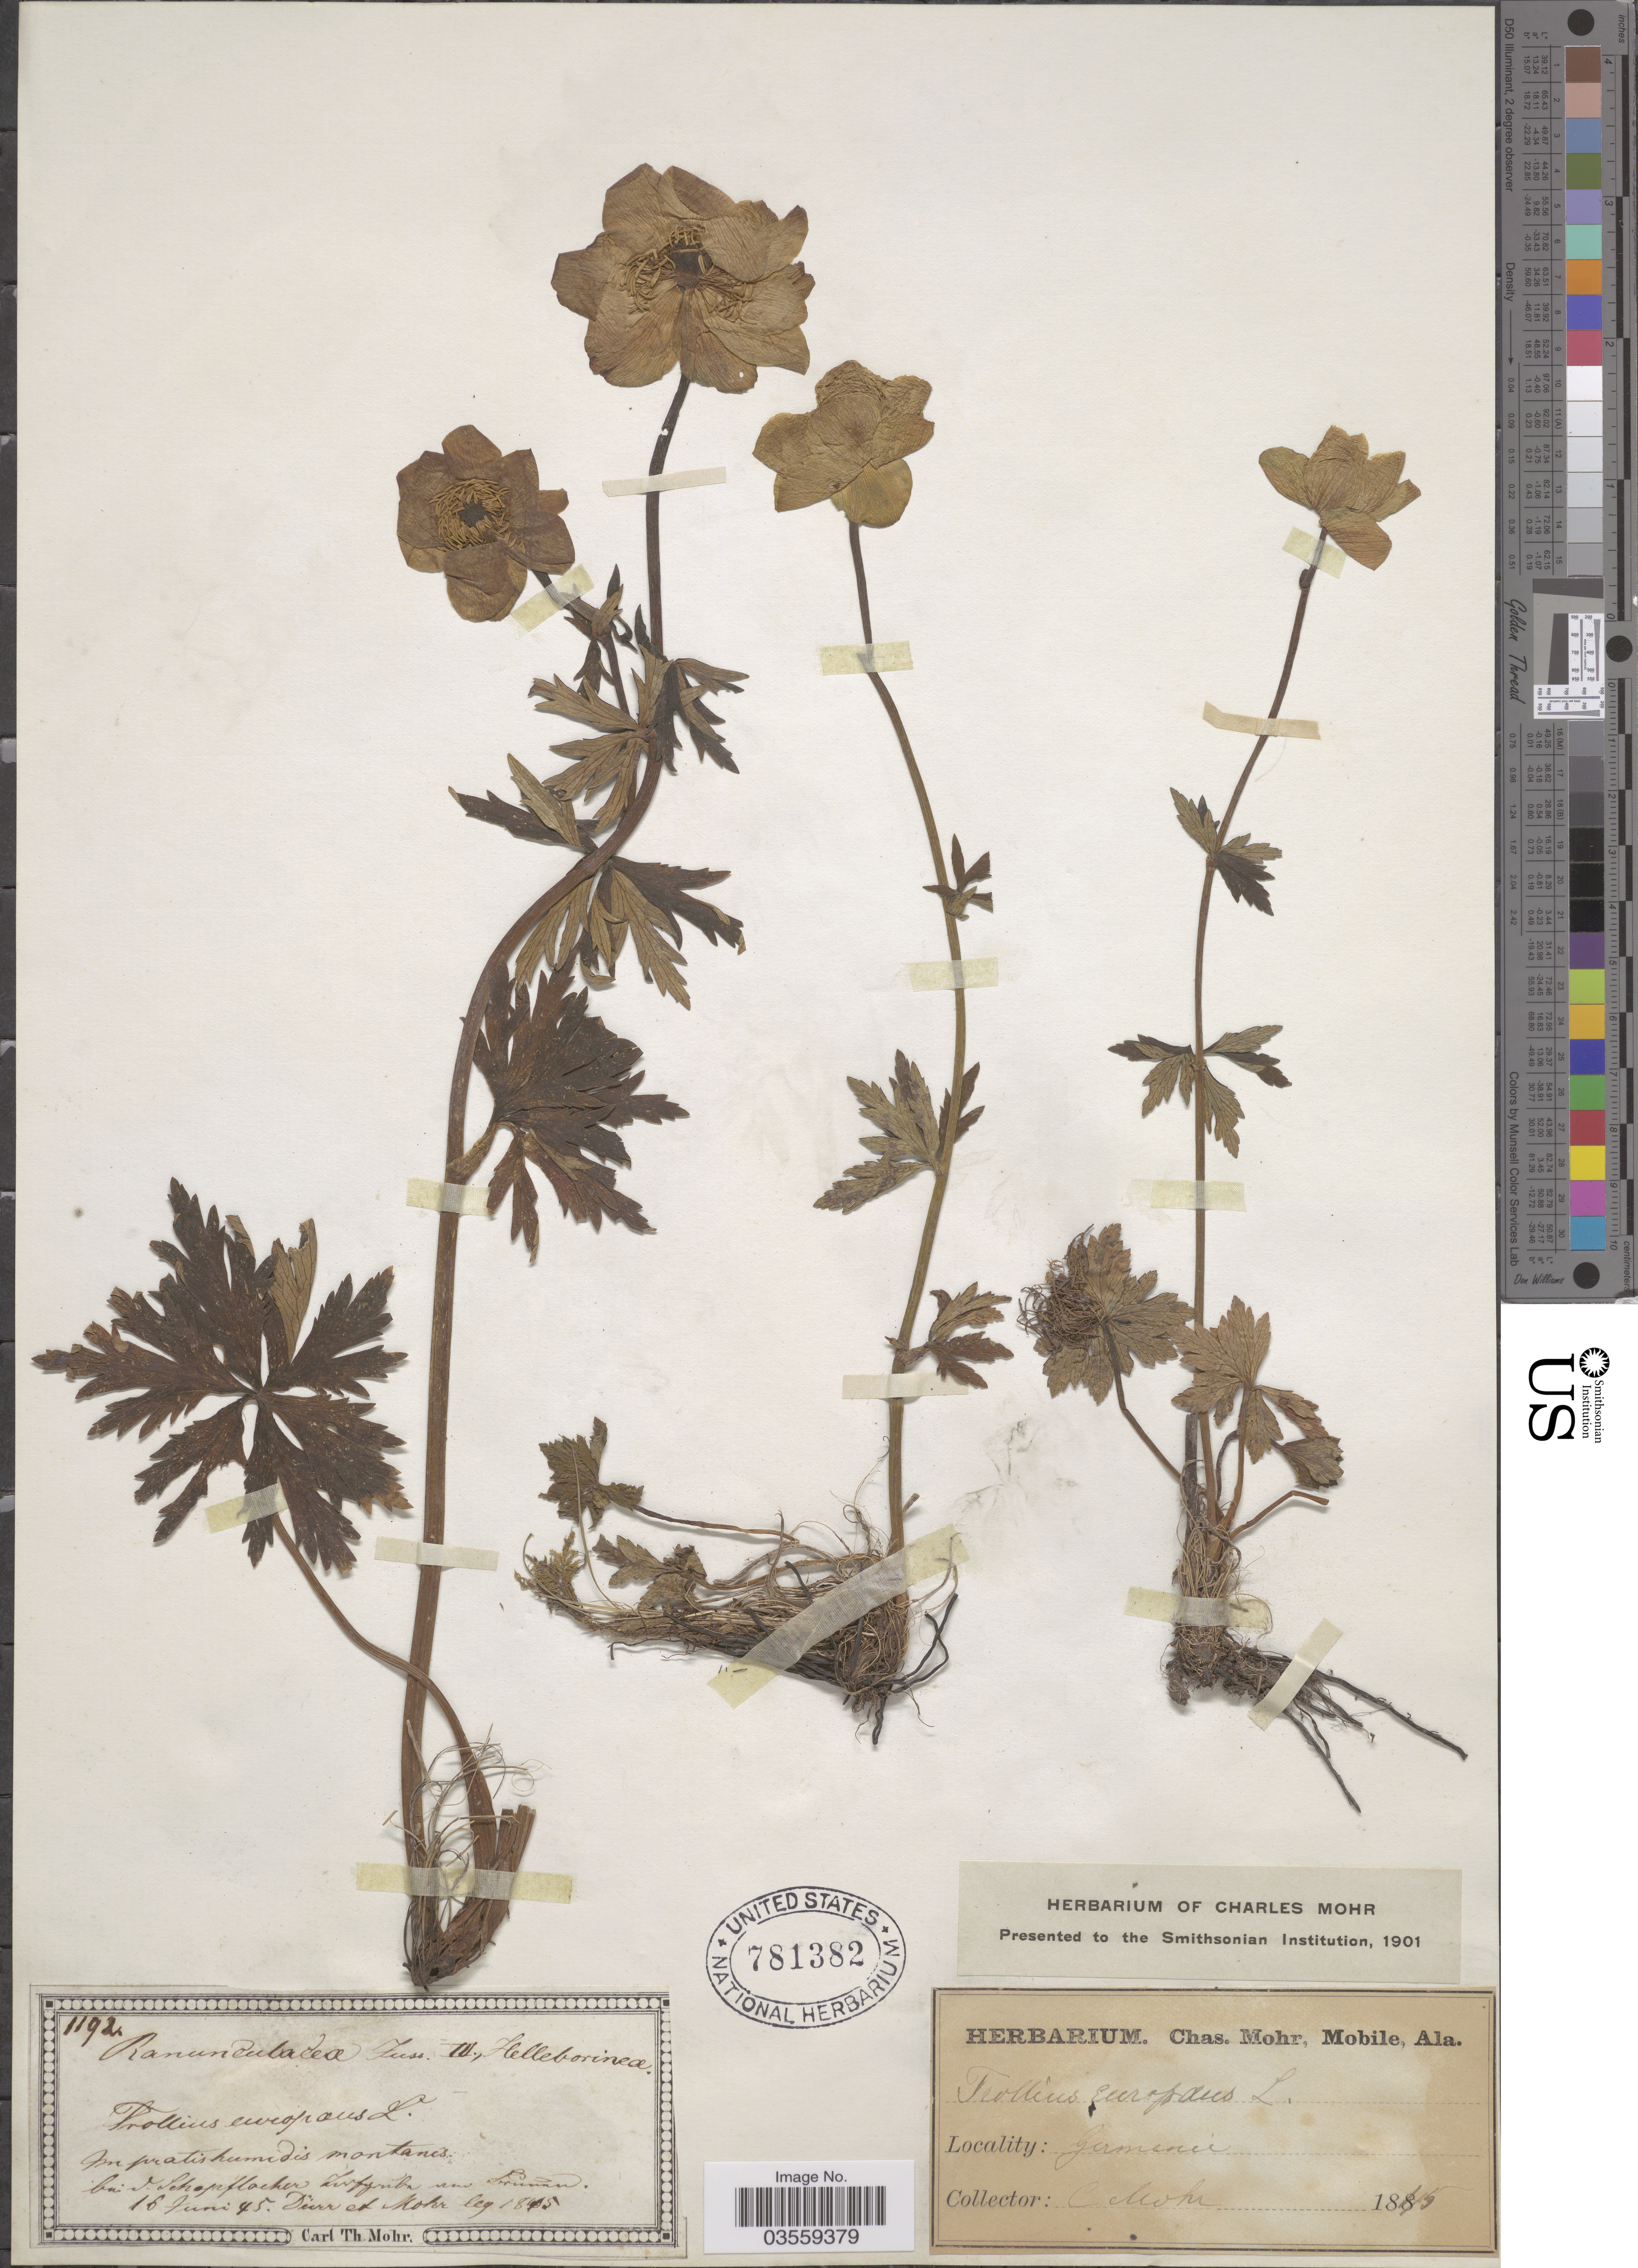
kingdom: Plantae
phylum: Tracheophyta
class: Magnoliopsida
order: Ranunculales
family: Ranunculaceae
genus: Trollius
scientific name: Trollius europaeus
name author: L.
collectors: Mohr, C. T. (herbarium) & Durr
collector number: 1192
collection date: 1845-06-16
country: Germany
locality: In pratis humidis montanis bai d.[interpreted] Schopflacher[interpreted] [illegible text].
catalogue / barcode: US 781382